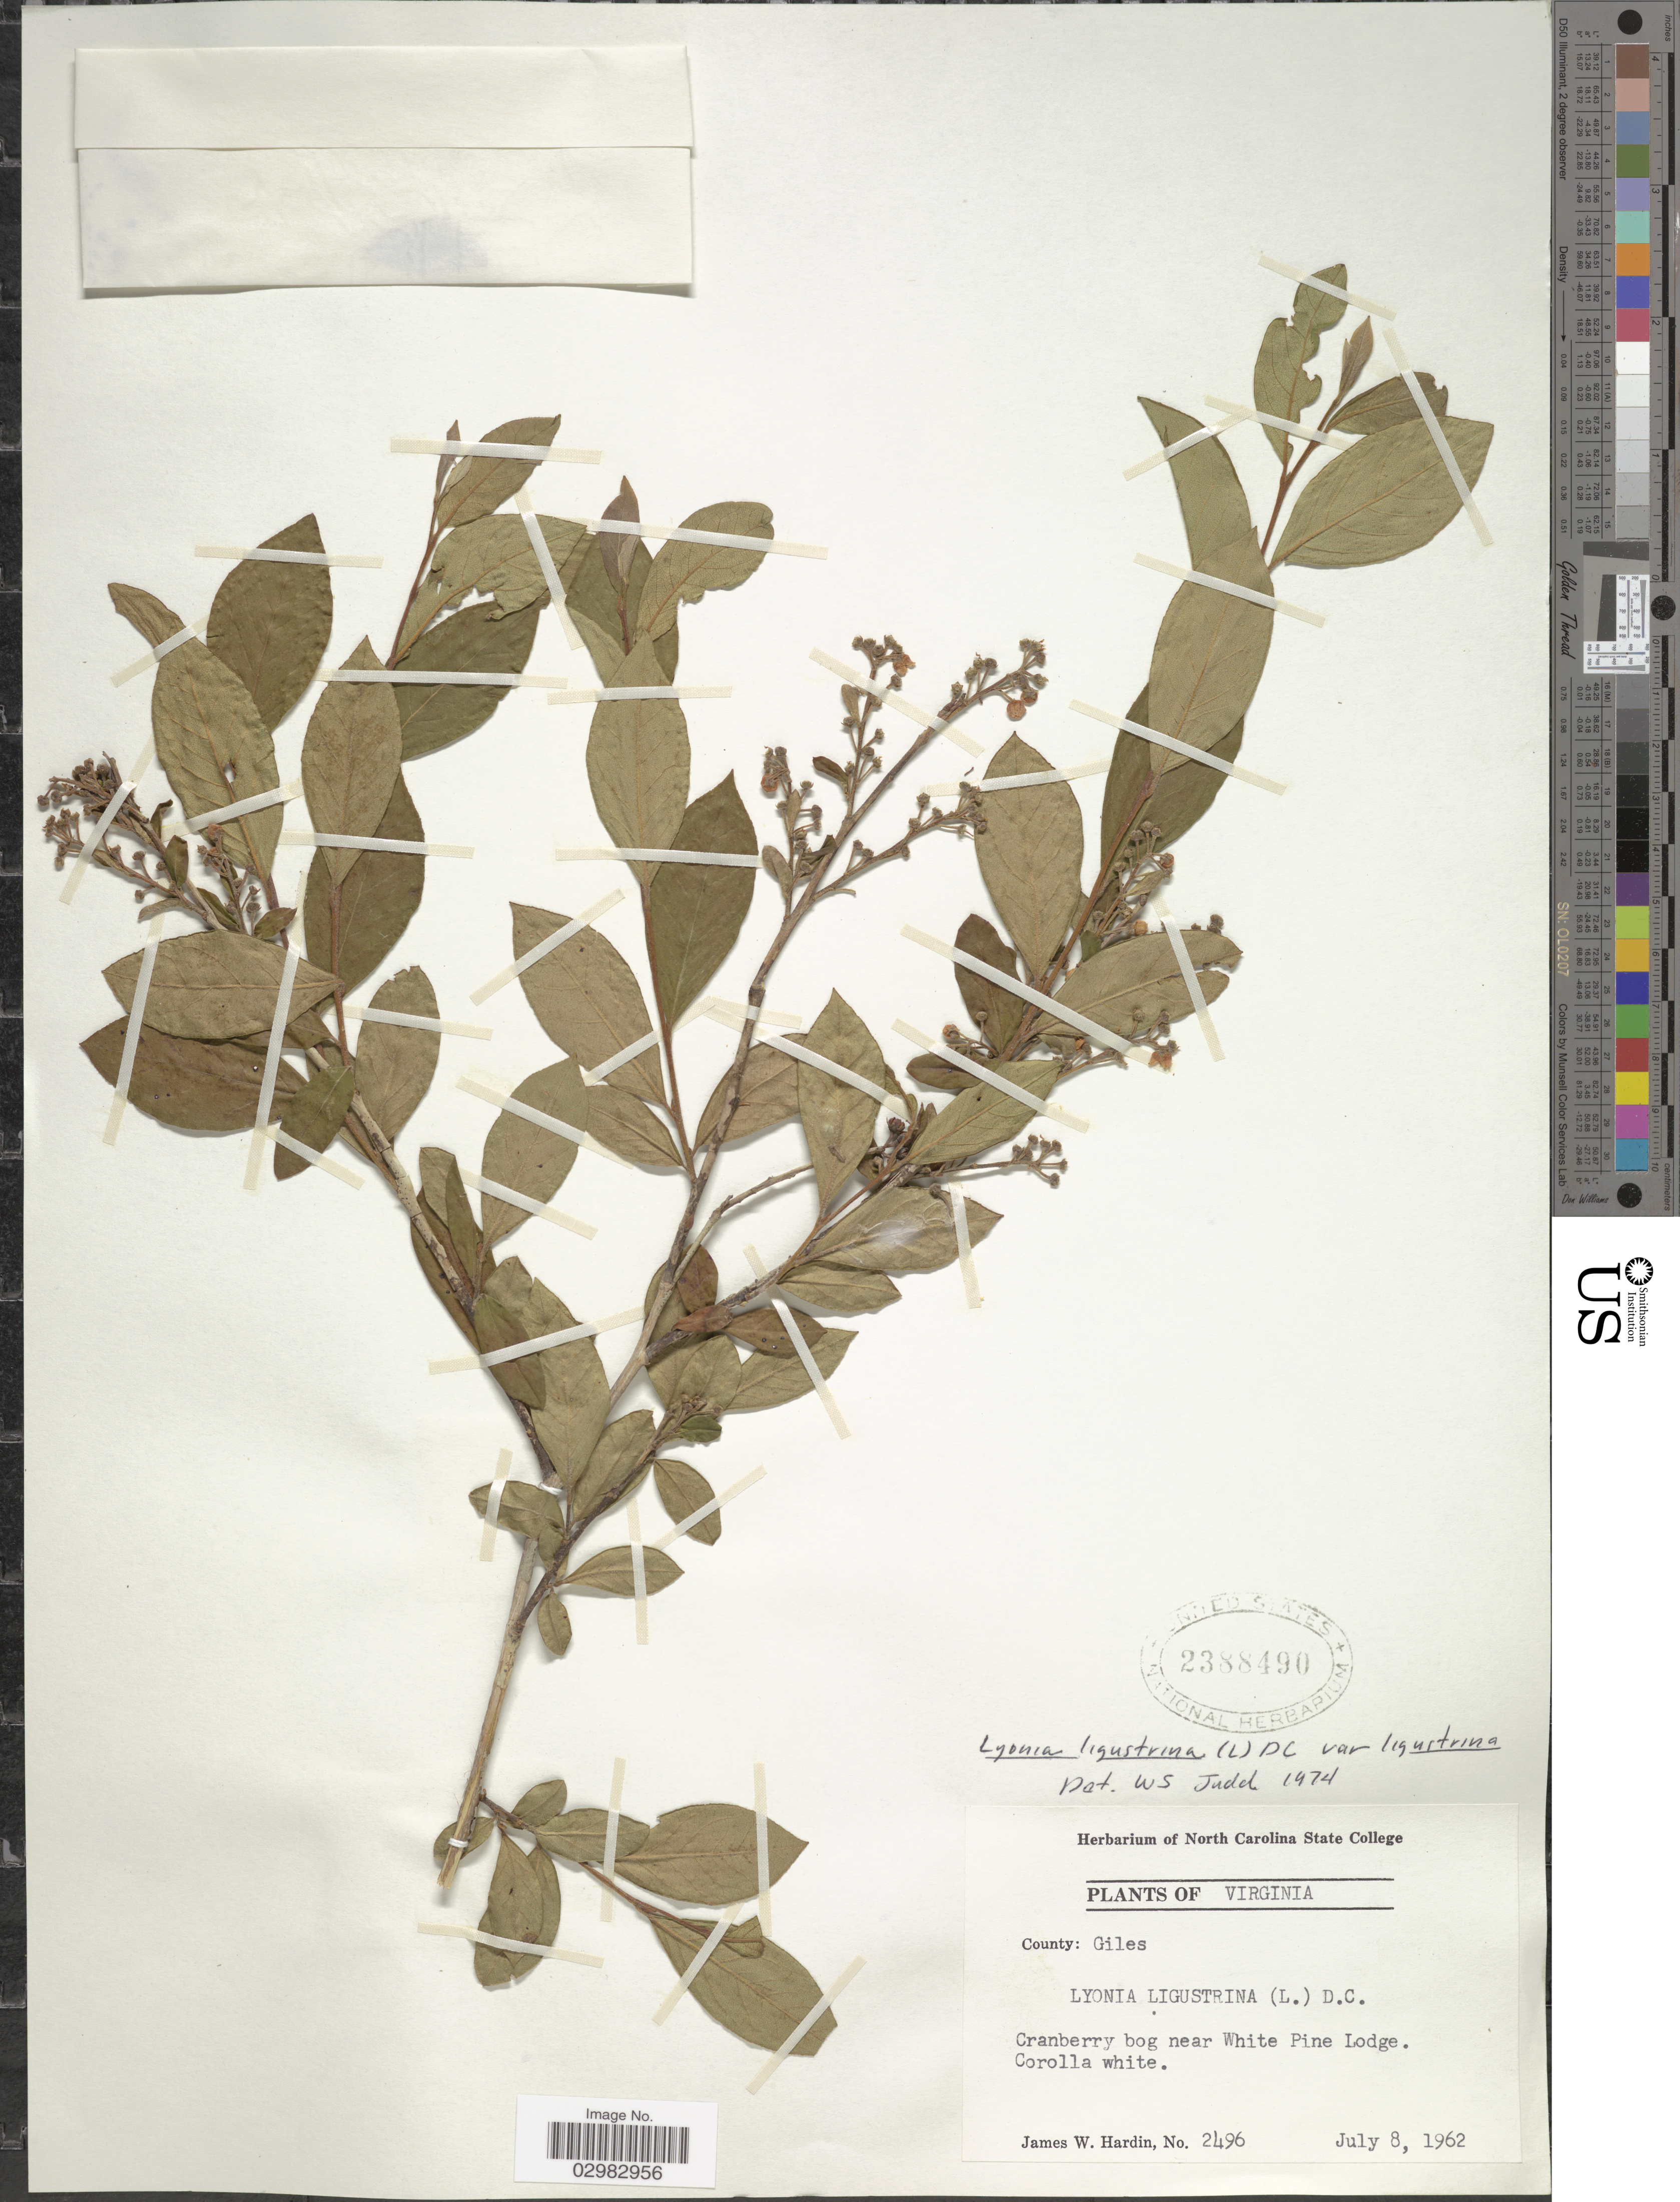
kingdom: Plantae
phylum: Tracheophyta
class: Magnoliopsida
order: Ericales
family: Ericaceae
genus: Lyonia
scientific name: Lyonia ligustrina var. ligustrina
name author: (L.) DC.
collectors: J. W. Hardin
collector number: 2496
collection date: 1962-07-08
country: United States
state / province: Virginia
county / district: Giles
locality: Near White Pine Lodge.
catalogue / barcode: US 2388490